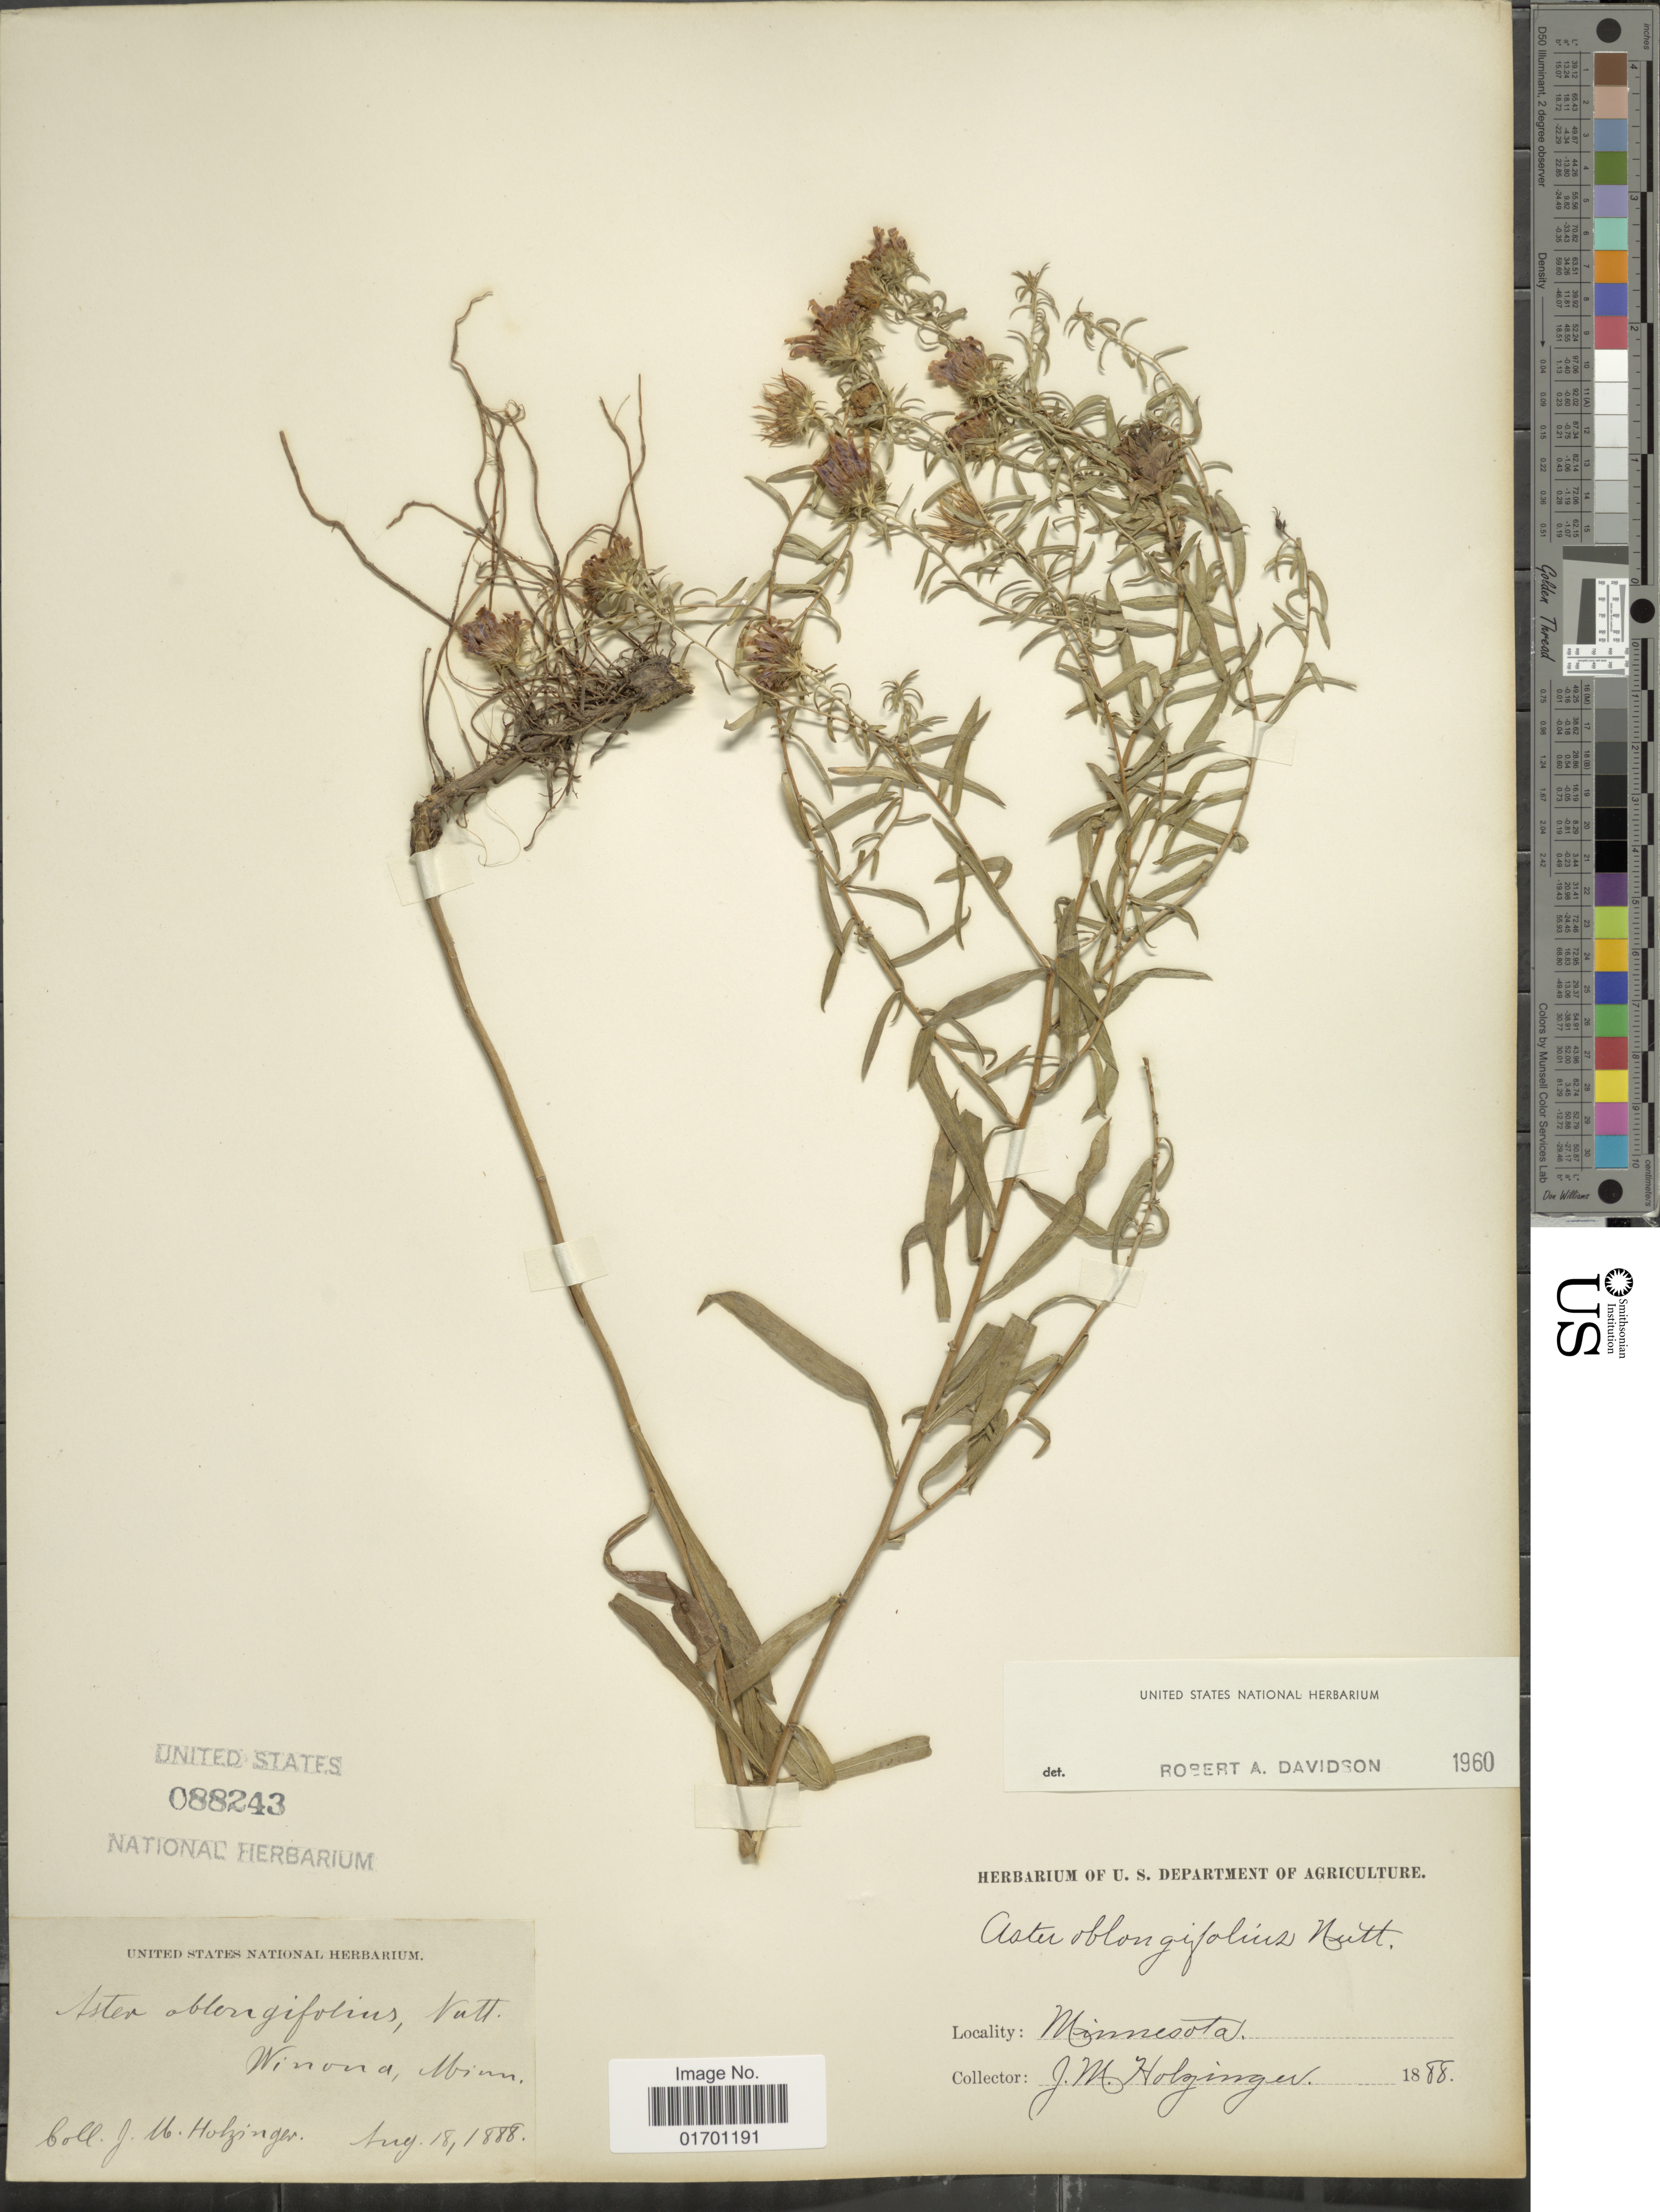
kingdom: Plantae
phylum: Tracheophyta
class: Magnoliopsida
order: Asterales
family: Asteraceae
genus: Symphyotrichum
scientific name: Symphyotrichum oblongifolium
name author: (Nutt.) G.L. Nesom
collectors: J. M. Holzinger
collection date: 1888-08-18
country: United States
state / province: Minnesota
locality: Winona.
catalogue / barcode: US 88243